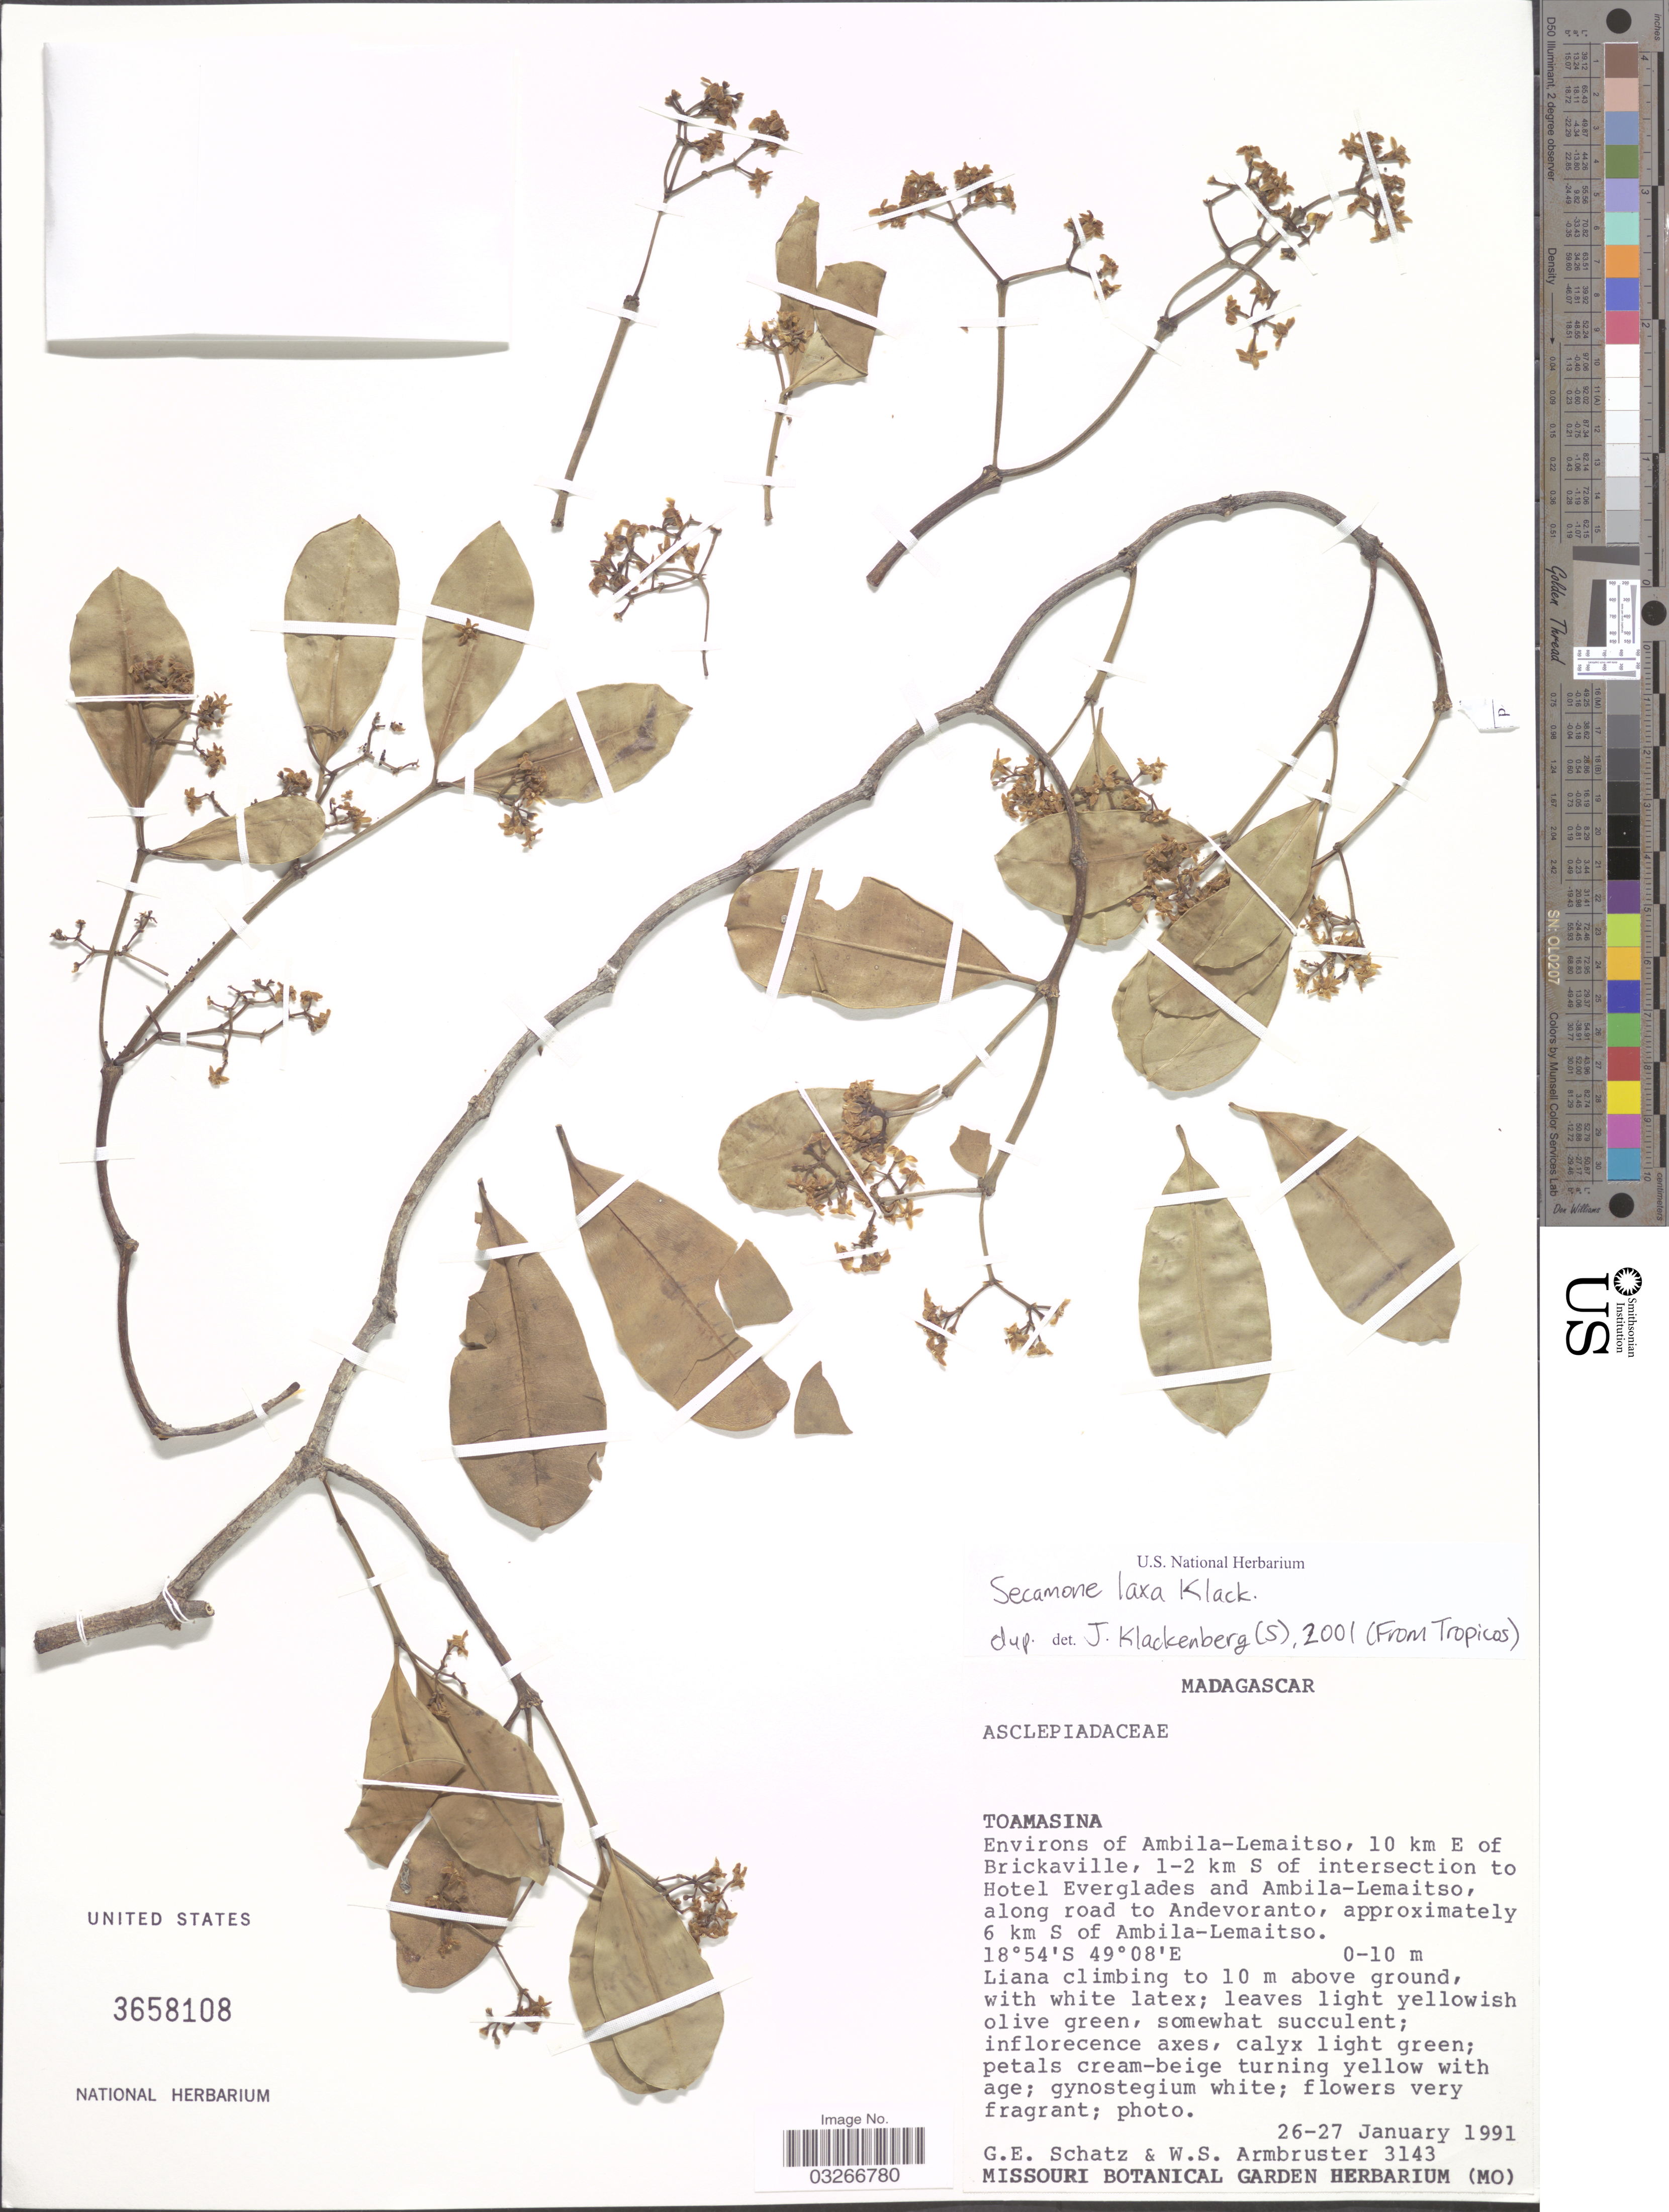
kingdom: Plantae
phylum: Tracheophyta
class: Magnoliopsida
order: Gentianales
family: Apocynaceae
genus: Secamone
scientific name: Secamone laxa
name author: Klack.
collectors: G. Schatz & W. S. Armbruster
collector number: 3143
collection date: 1991-01-26/1991-01-27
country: Madagascar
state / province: Atsinanana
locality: Environs of Ambila-Lemaitso, 10 km E of Brickaville, 1-2 km S of intersection to Hotel Everglades and Ambila-Lemaitso, along road to Andevoranto, approximately 6 km S of Ambila-Lemaitso.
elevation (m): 0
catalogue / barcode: US 3658108